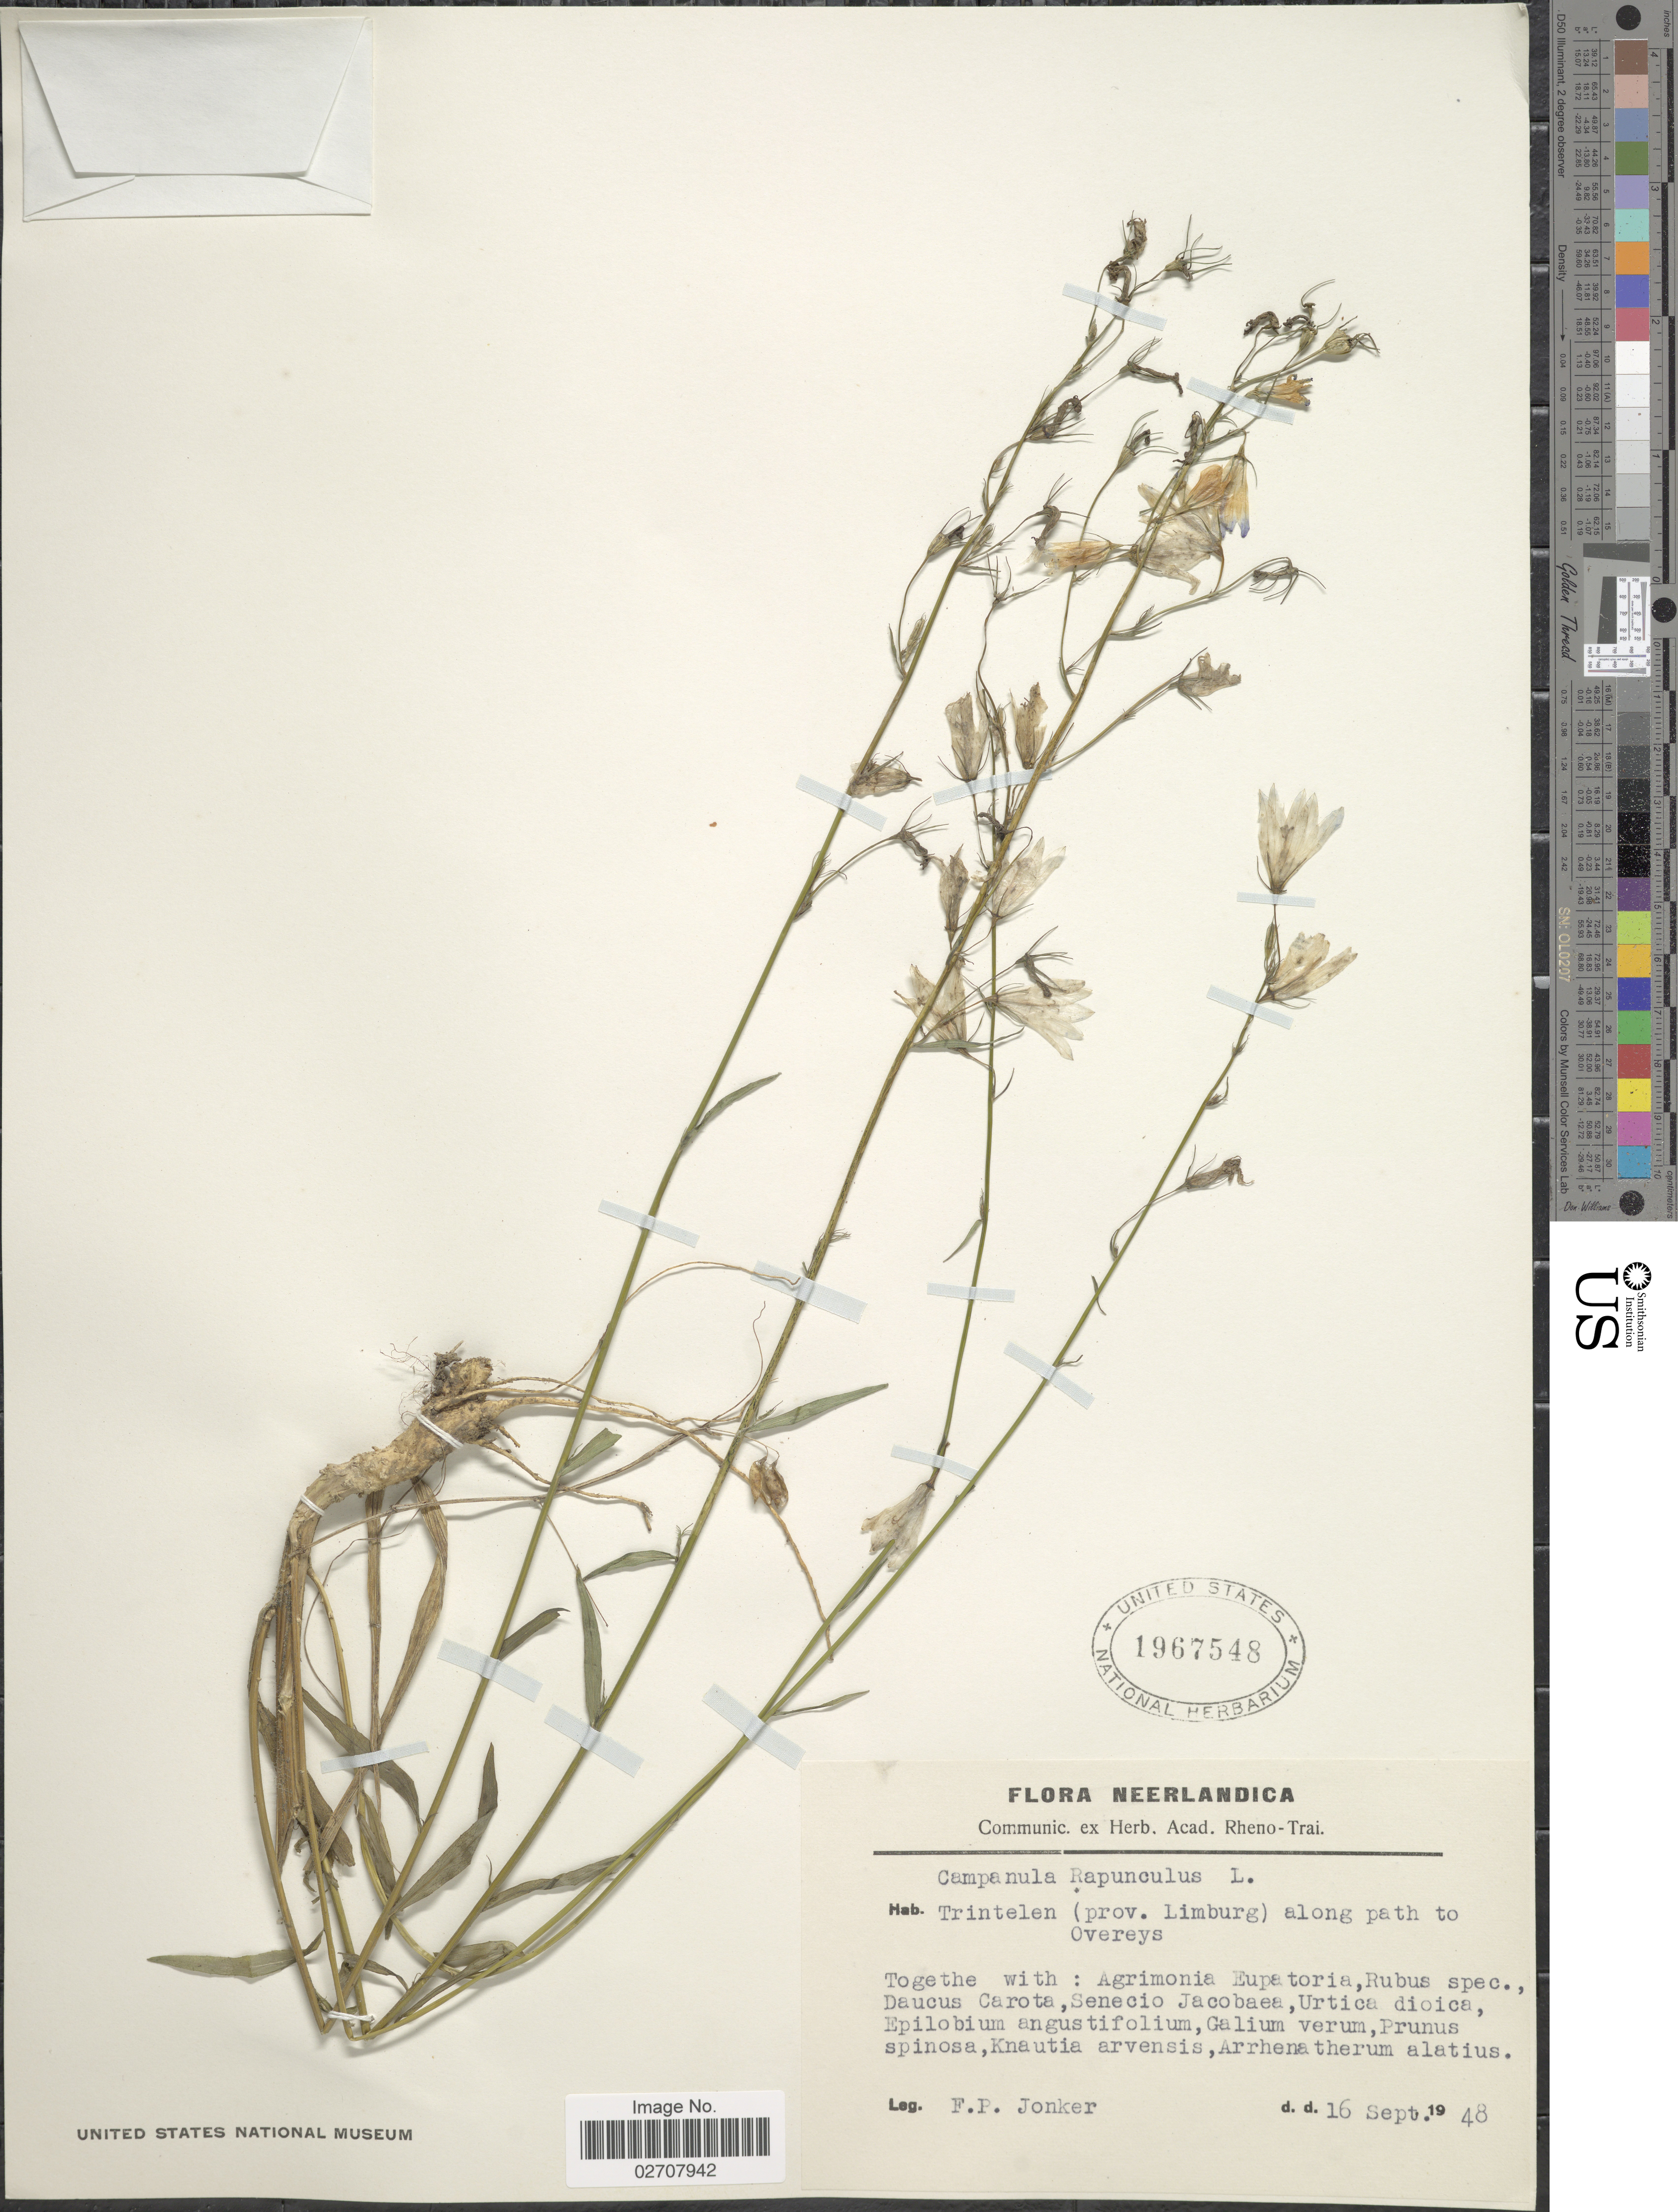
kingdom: Plantae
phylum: Tracheophyta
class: Magnoliopsida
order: Asterales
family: Campanulaceae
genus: Campanula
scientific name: Campanula rapunculus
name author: L.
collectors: F. P. Jonker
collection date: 1948-09-16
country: Netherlands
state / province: Limburg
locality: Neerlandica, Trintelen (prov. Limburg) along path to Overeys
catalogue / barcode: US 1967548